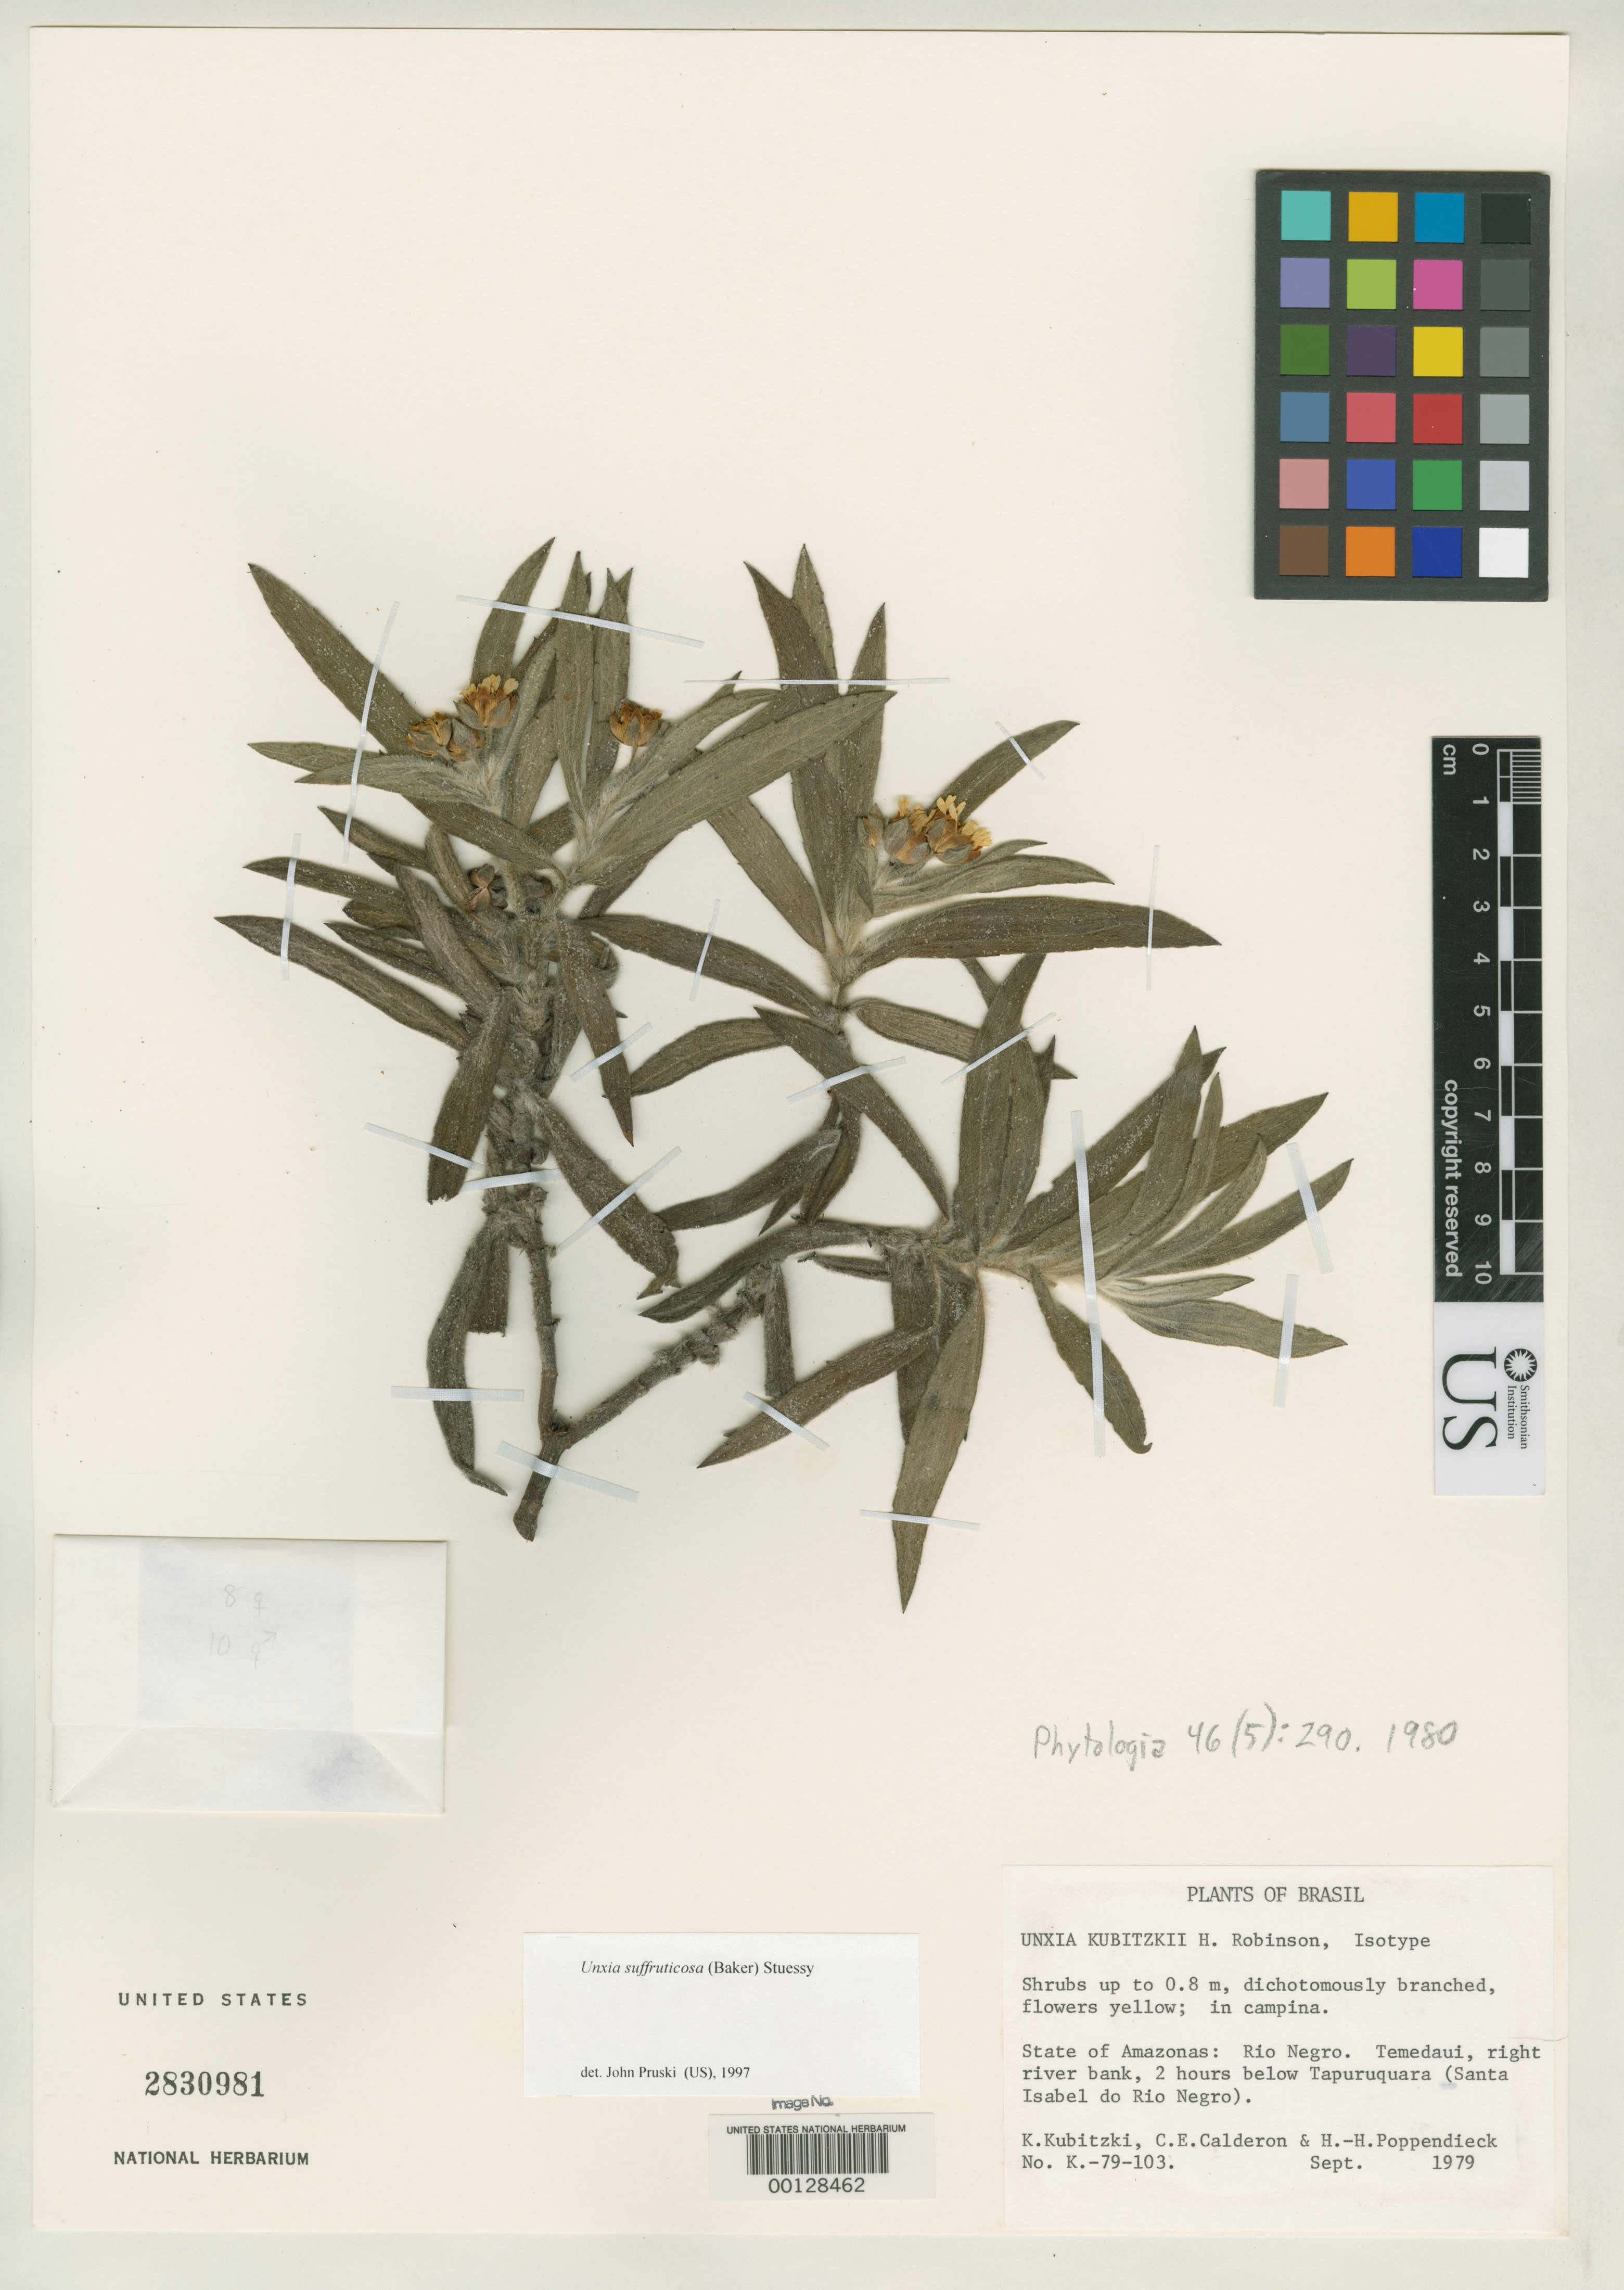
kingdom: Plantae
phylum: Tracheophyta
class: Magnoliopsida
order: Asterales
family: Asteraceae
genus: Unxia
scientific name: Unxia kubitzkii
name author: H. Rob.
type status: Isotype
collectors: K. Kubitzki, C. E. Calderón & H.-H. Poppendieck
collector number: K-79-103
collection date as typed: Sep 1979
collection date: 1979-09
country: Brazil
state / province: Amazonas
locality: Rio Negro, Temedaui, below Tapuriquara (Santa Isabel do Rio Negro).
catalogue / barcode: US 2830981